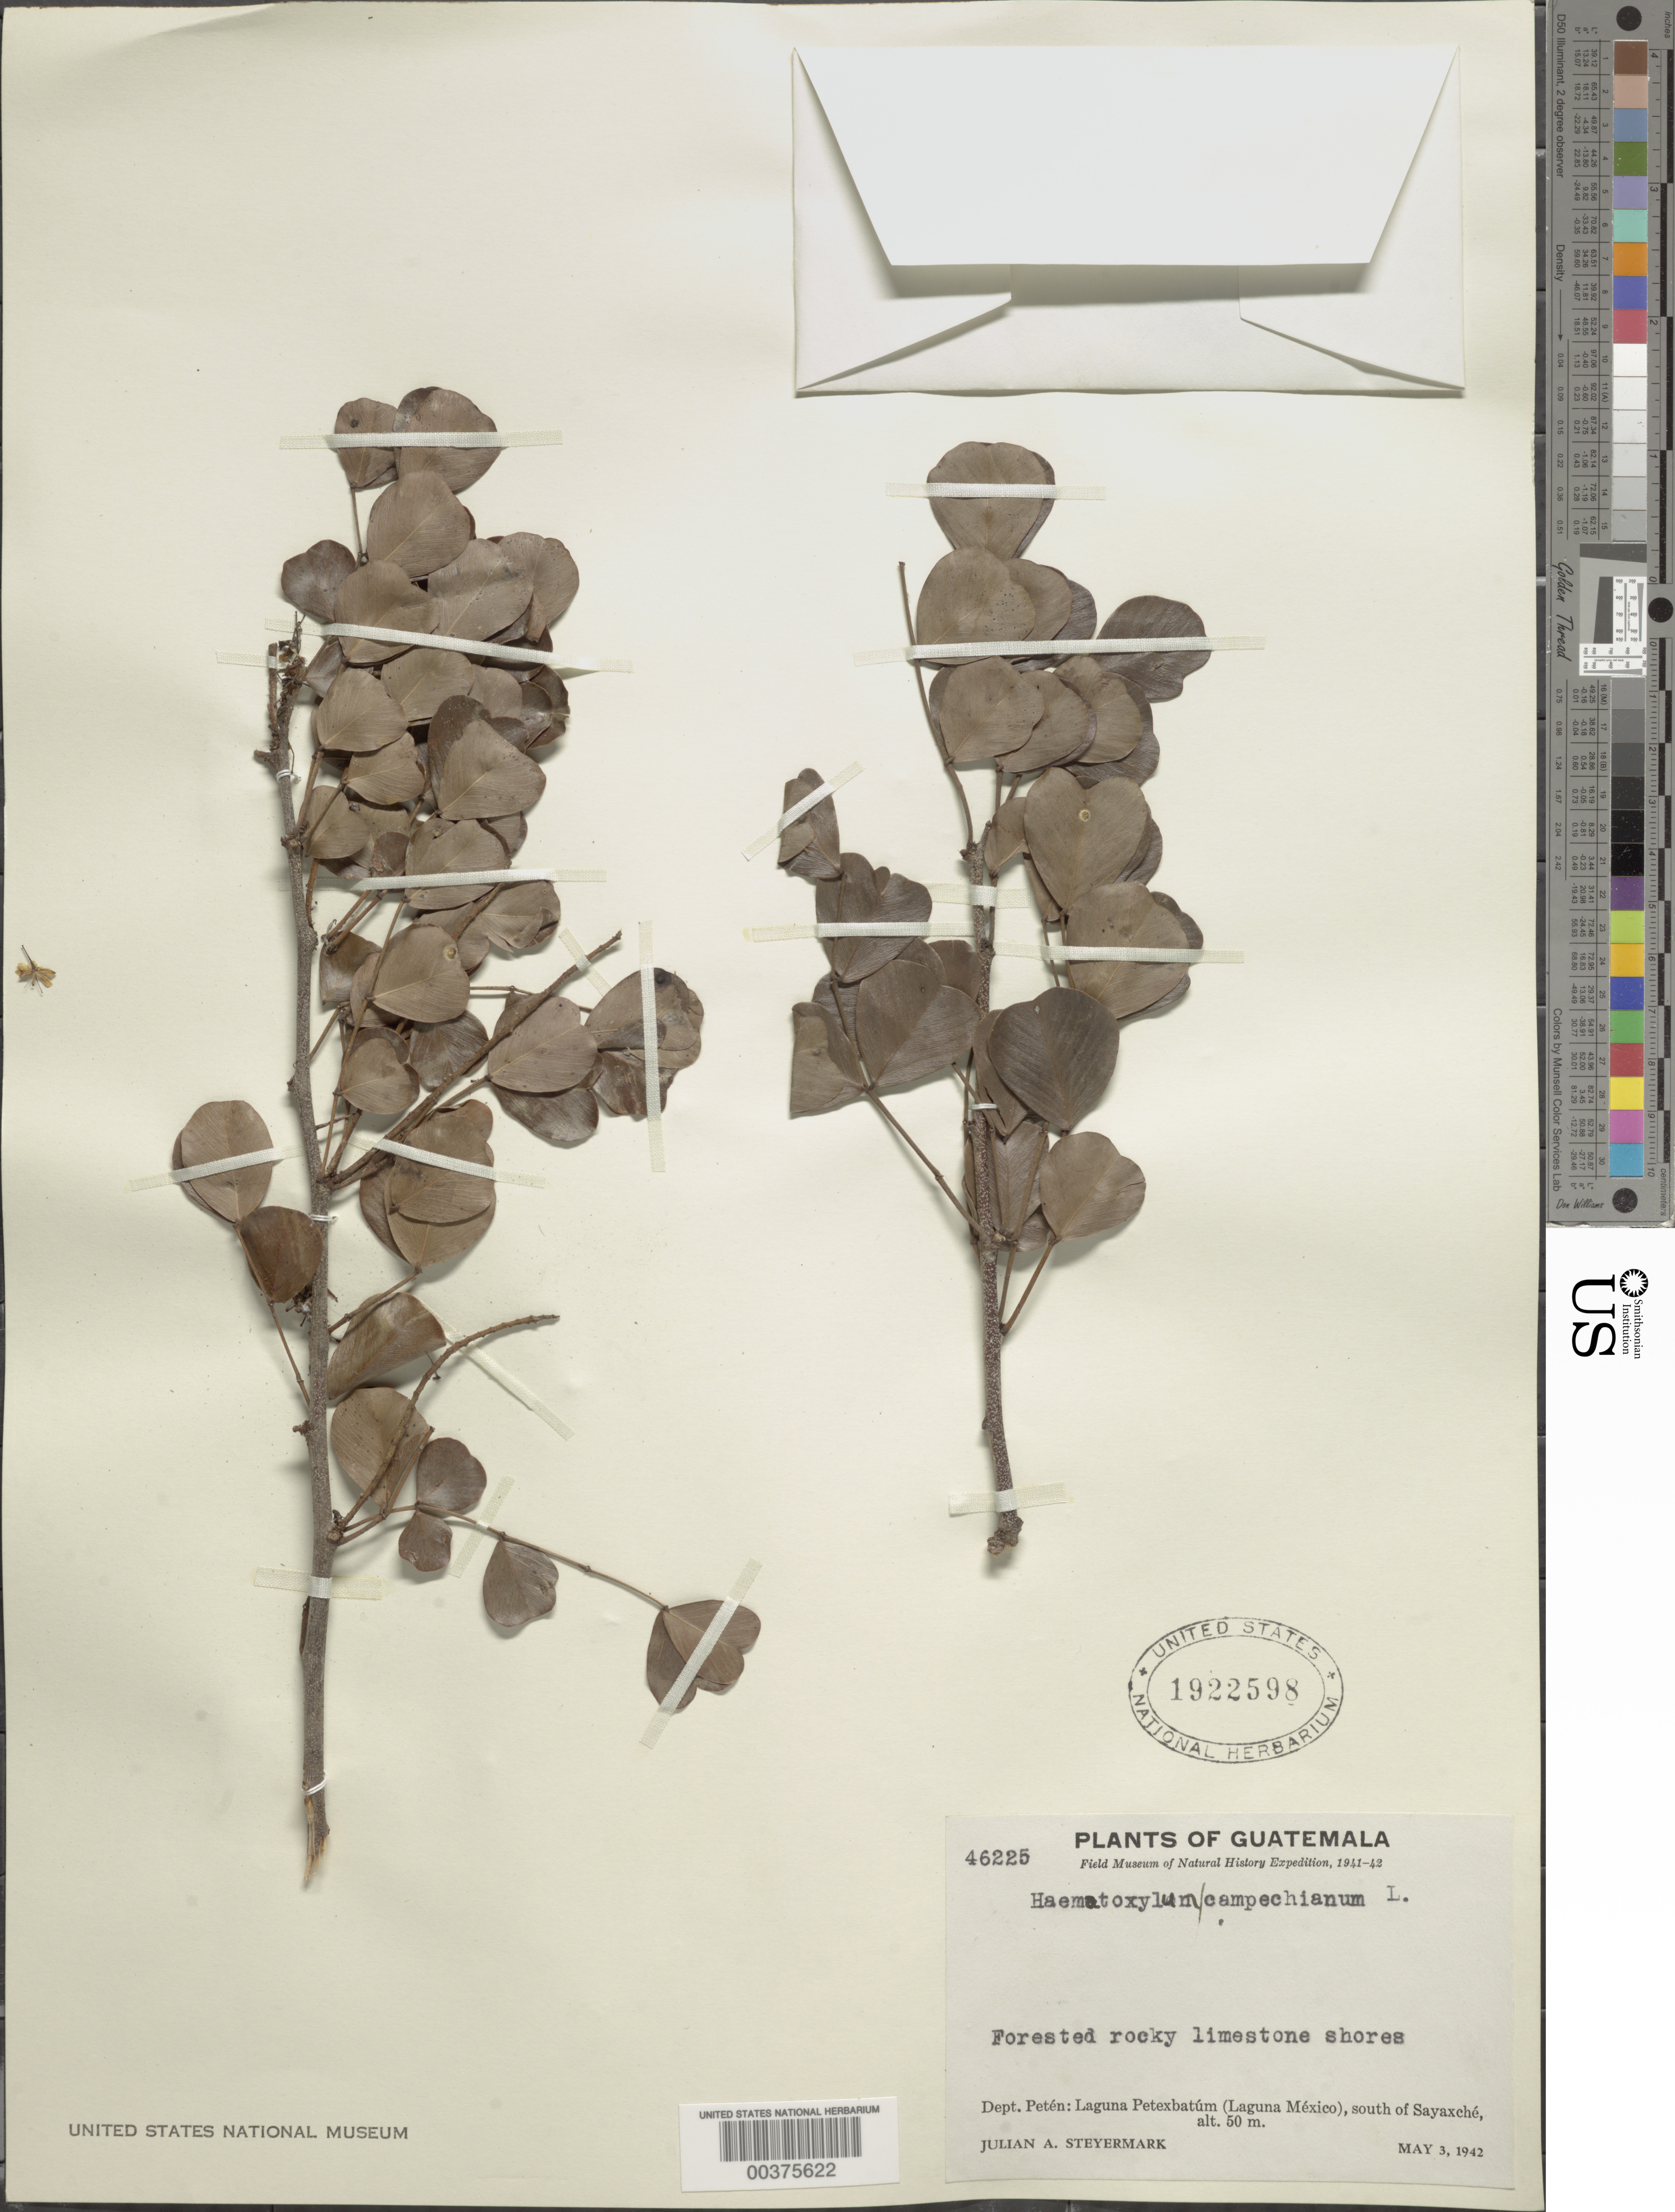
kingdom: Plantae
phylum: Tracheophyta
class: Magnoliopsida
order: Fabales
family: Fabaceae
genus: Haematoxylum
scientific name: Haematoxylum campechianum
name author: L.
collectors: J. Steyermark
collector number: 46225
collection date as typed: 03 May 1942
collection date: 1942-05-03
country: Guatemala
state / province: El Petén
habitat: Forested rocky limestone shores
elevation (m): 50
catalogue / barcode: US 1922598